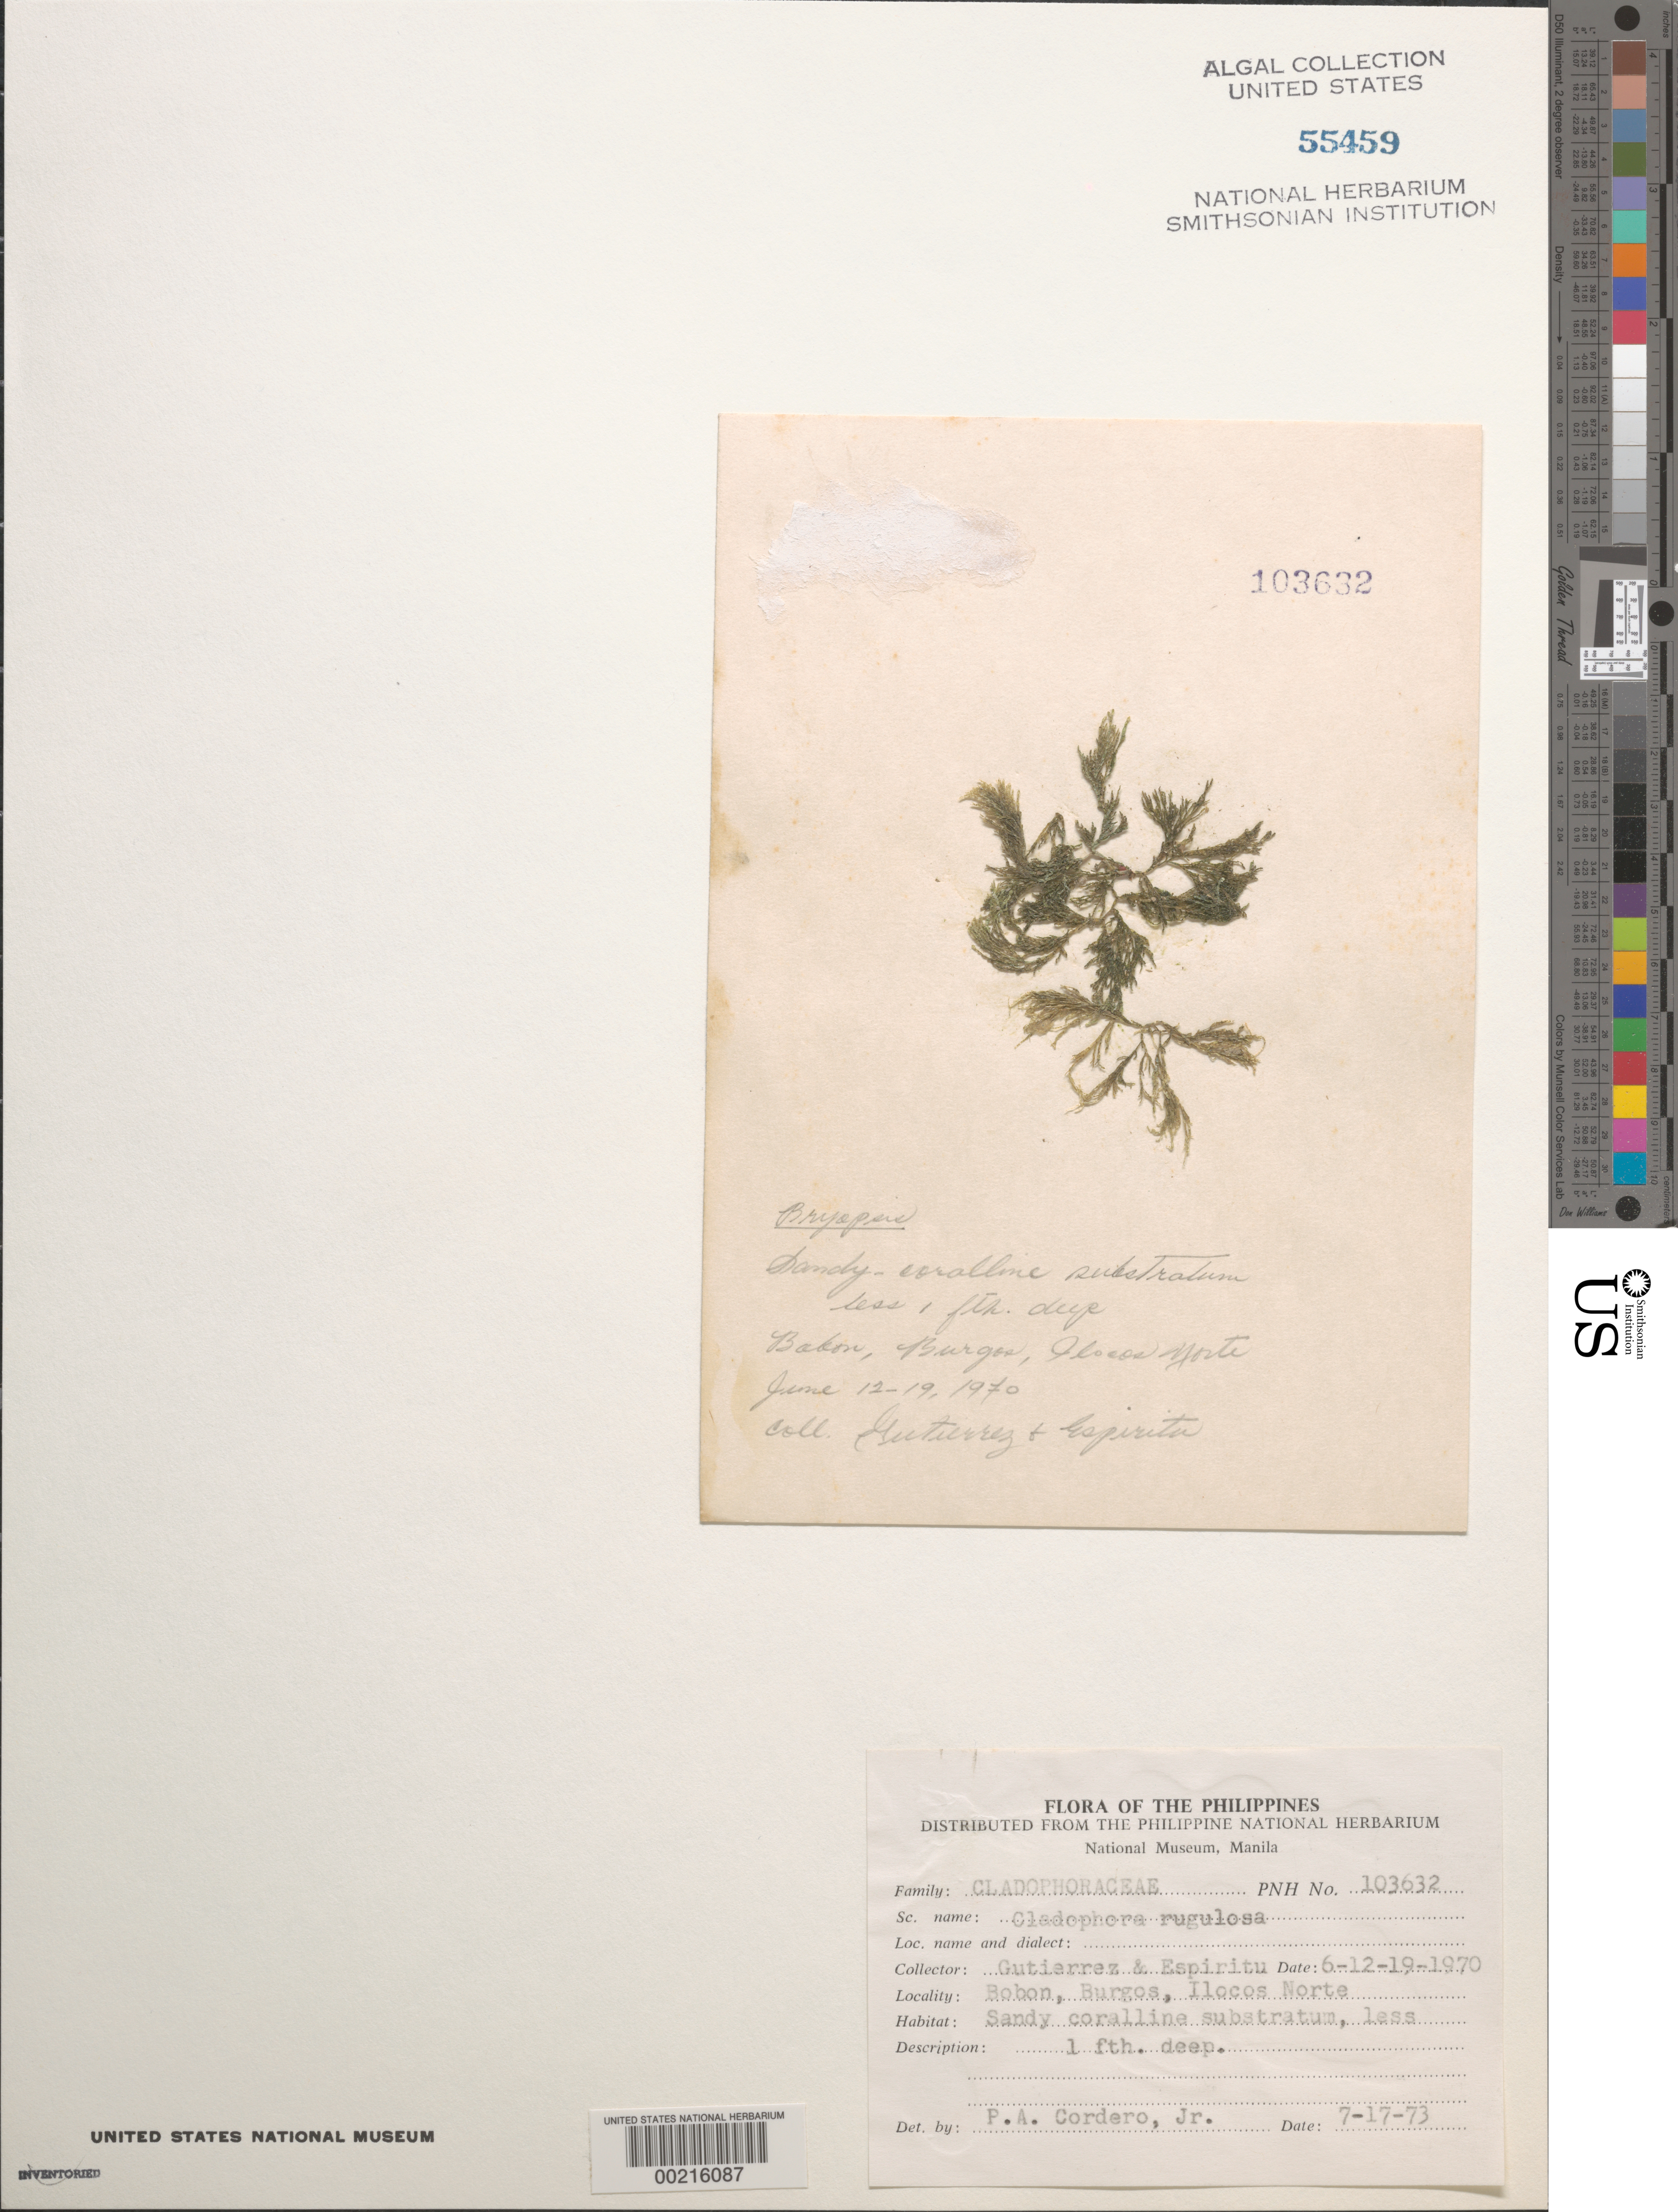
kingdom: Plantae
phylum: Chlorophyta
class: Ulvophyceae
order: Cladophorales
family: Cladophoraceae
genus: Cladophora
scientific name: Cladophora rugulosa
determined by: Cordero, P. A., Jr.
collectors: -. Gutierrez & -. Espiritu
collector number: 103632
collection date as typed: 12 Jun 1970 TO 19 Jun 1970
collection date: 1970-06-12/1970-06-19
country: Philippines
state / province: Ilocos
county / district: Ilocos Norte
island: Luzon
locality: Bobon, Burgos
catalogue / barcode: US 55459